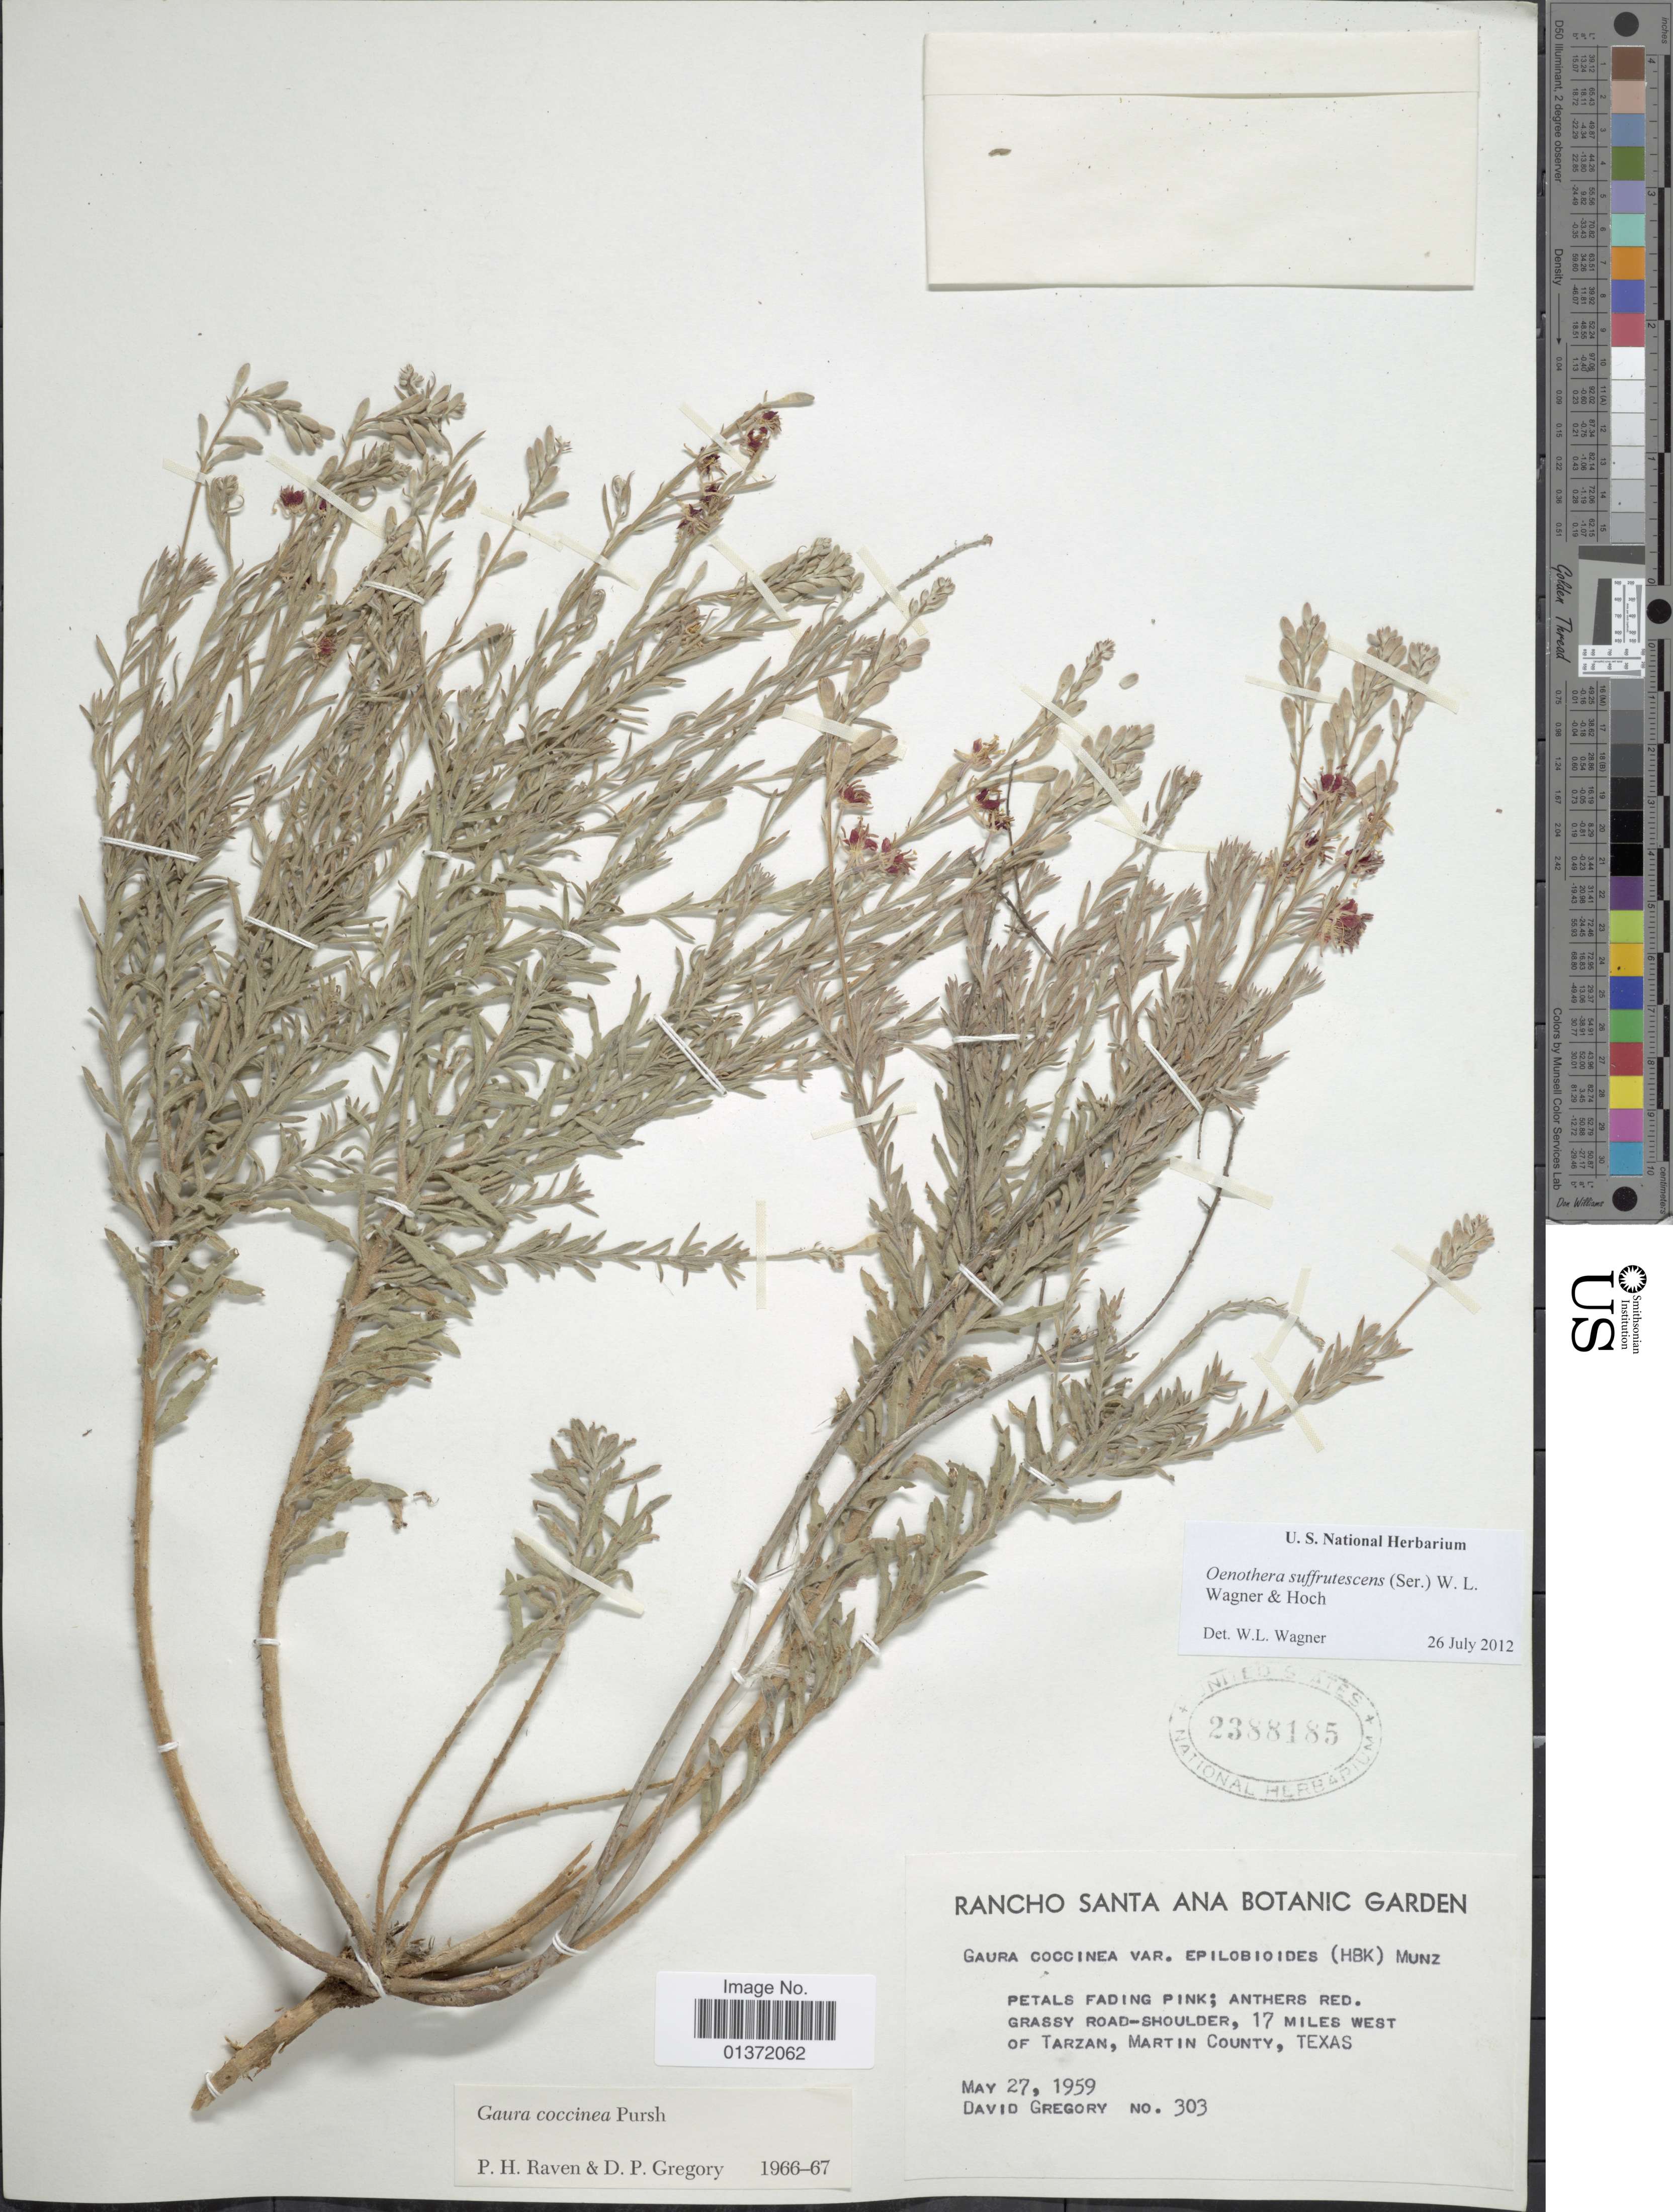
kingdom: Plantae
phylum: Tracheophyta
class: Magnoliopsida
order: Myrtales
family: Onagraceae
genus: Oenothera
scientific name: Oenothera suffrutescens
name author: (Ser.) W.L. Wagner & Hoch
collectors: D. Gregory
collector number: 303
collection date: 1959-05-27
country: United States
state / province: Texas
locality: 17 miles west of Tarzan, Martin County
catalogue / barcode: US 2388185